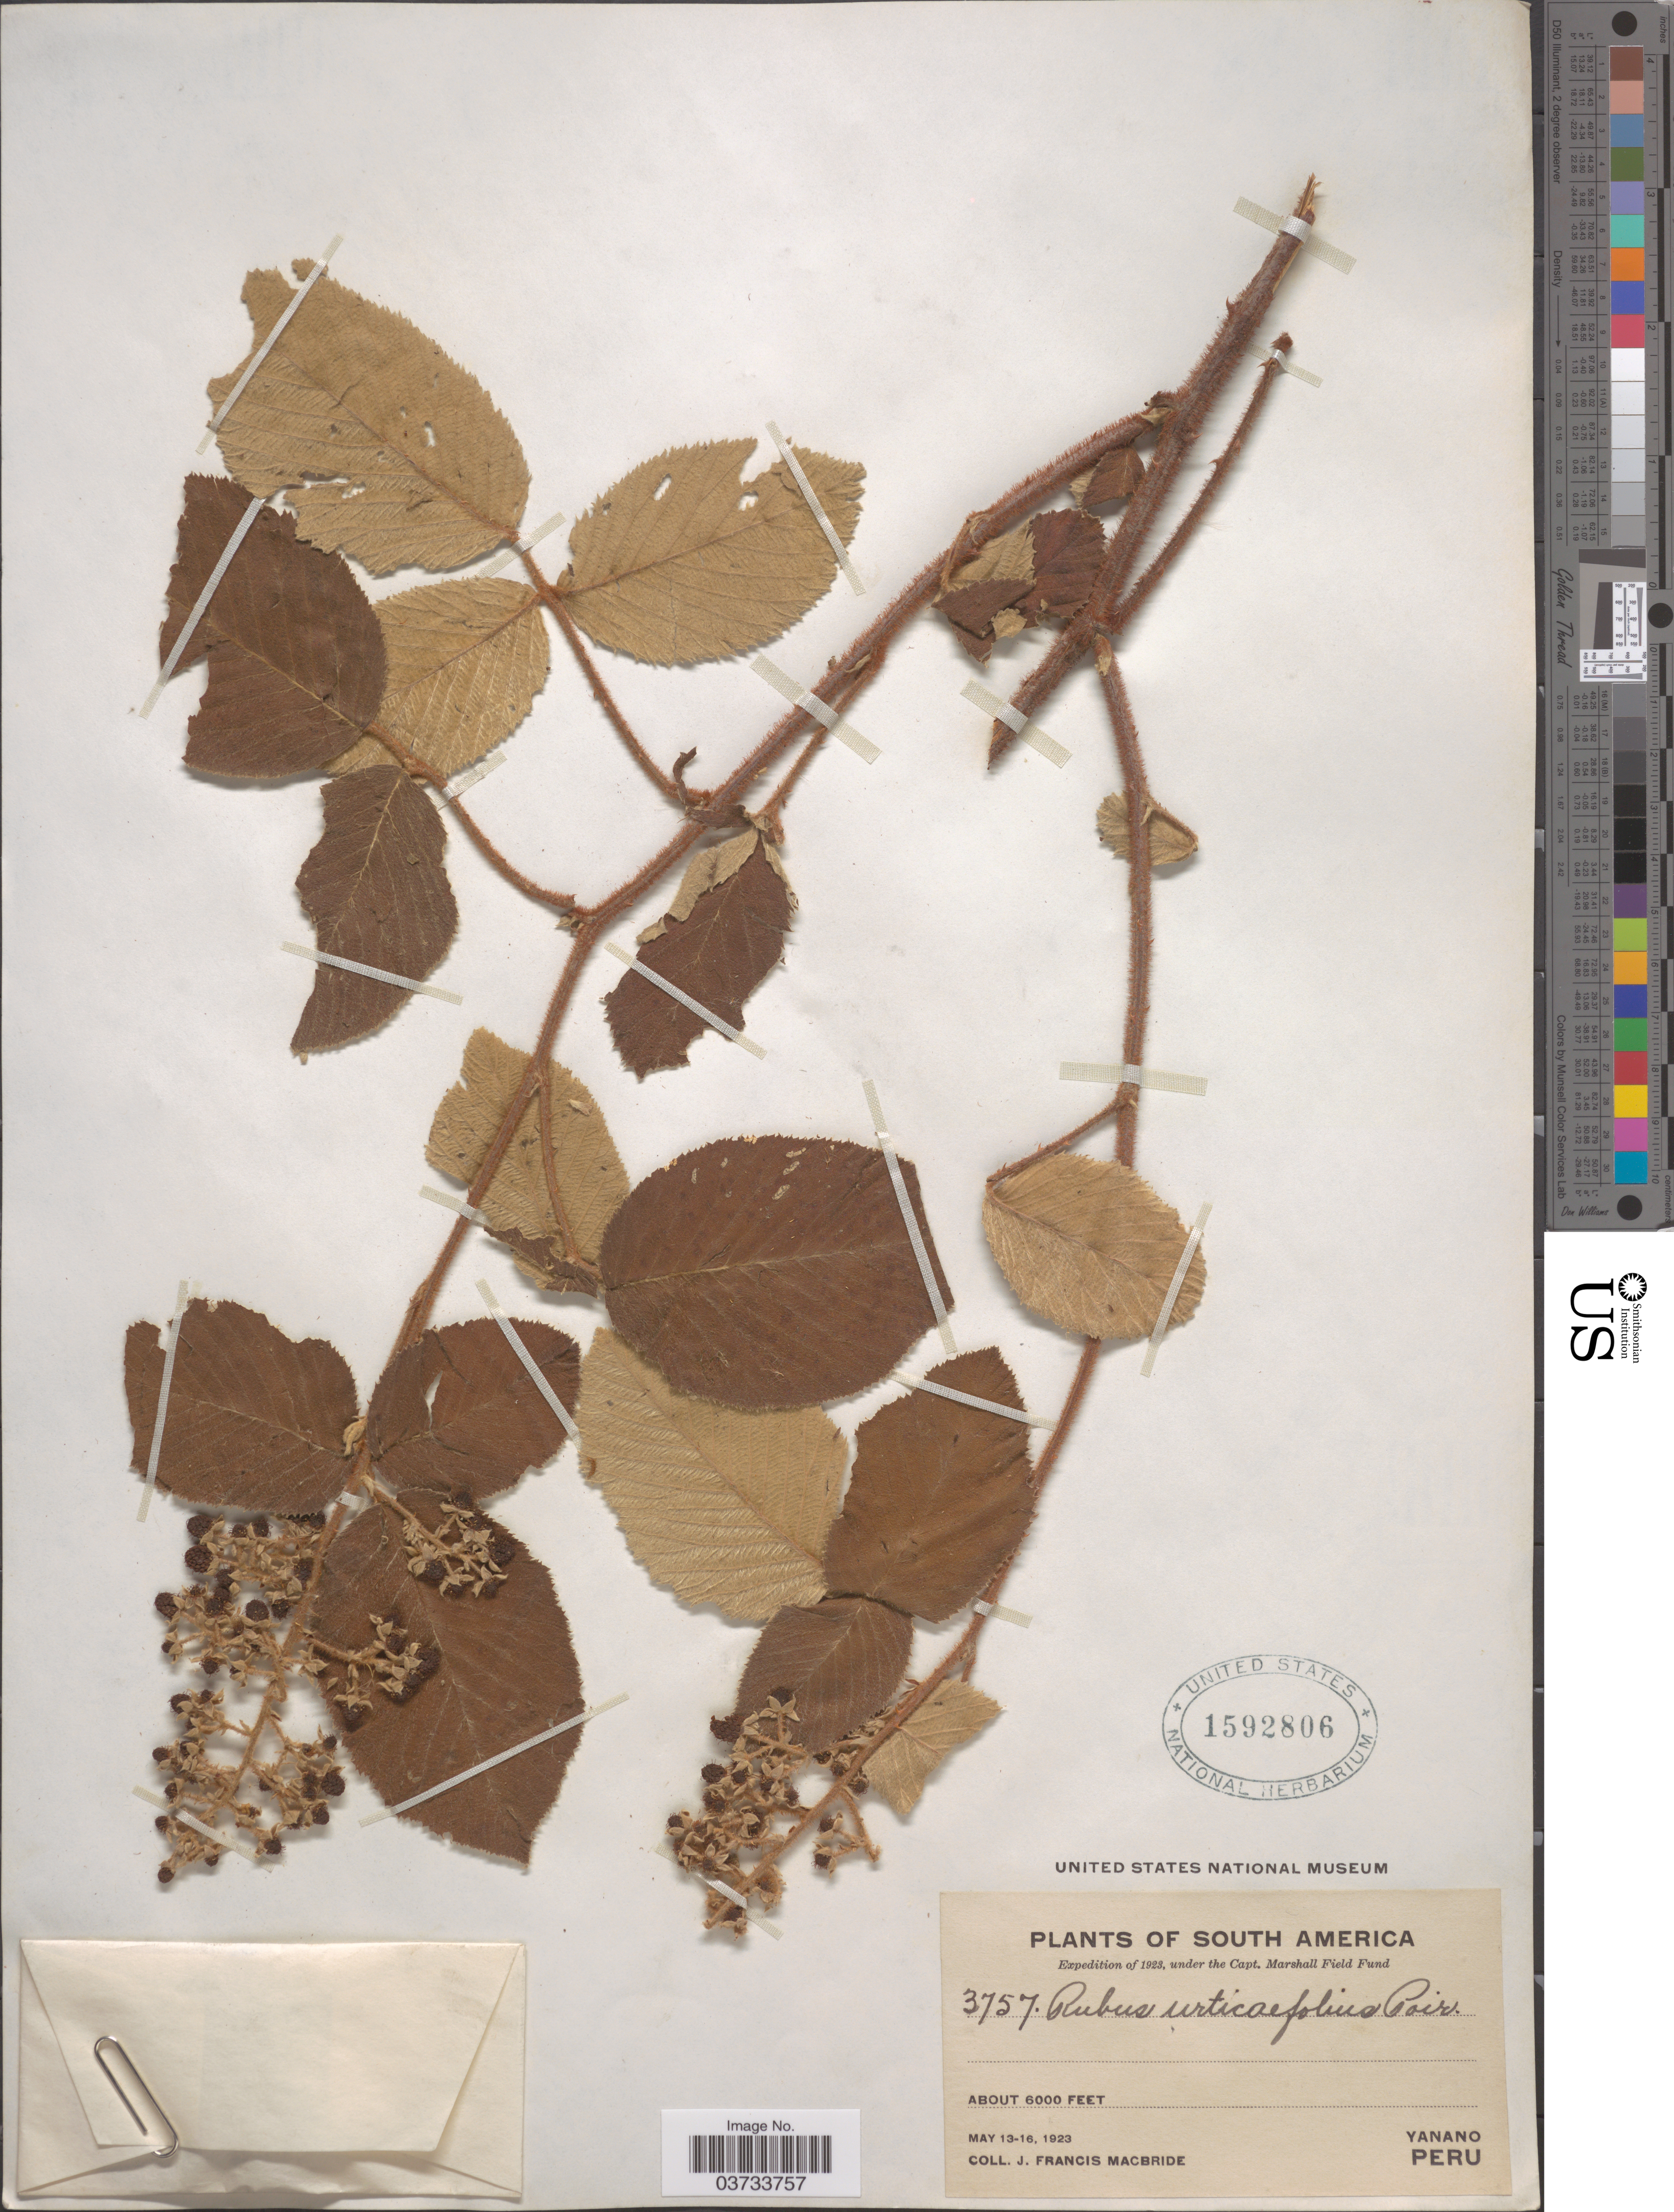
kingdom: Plantae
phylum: Tracheophyta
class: Magnoliopsida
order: Rosales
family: Rosaceae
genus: Rubus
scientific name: Rubus urticifolius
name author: Poir.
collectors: J. F. Macbride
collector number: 3757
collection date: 1923-05-13/1923-05-16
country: Peru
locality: Yanano.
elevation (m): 1829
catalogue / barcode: US 1592806